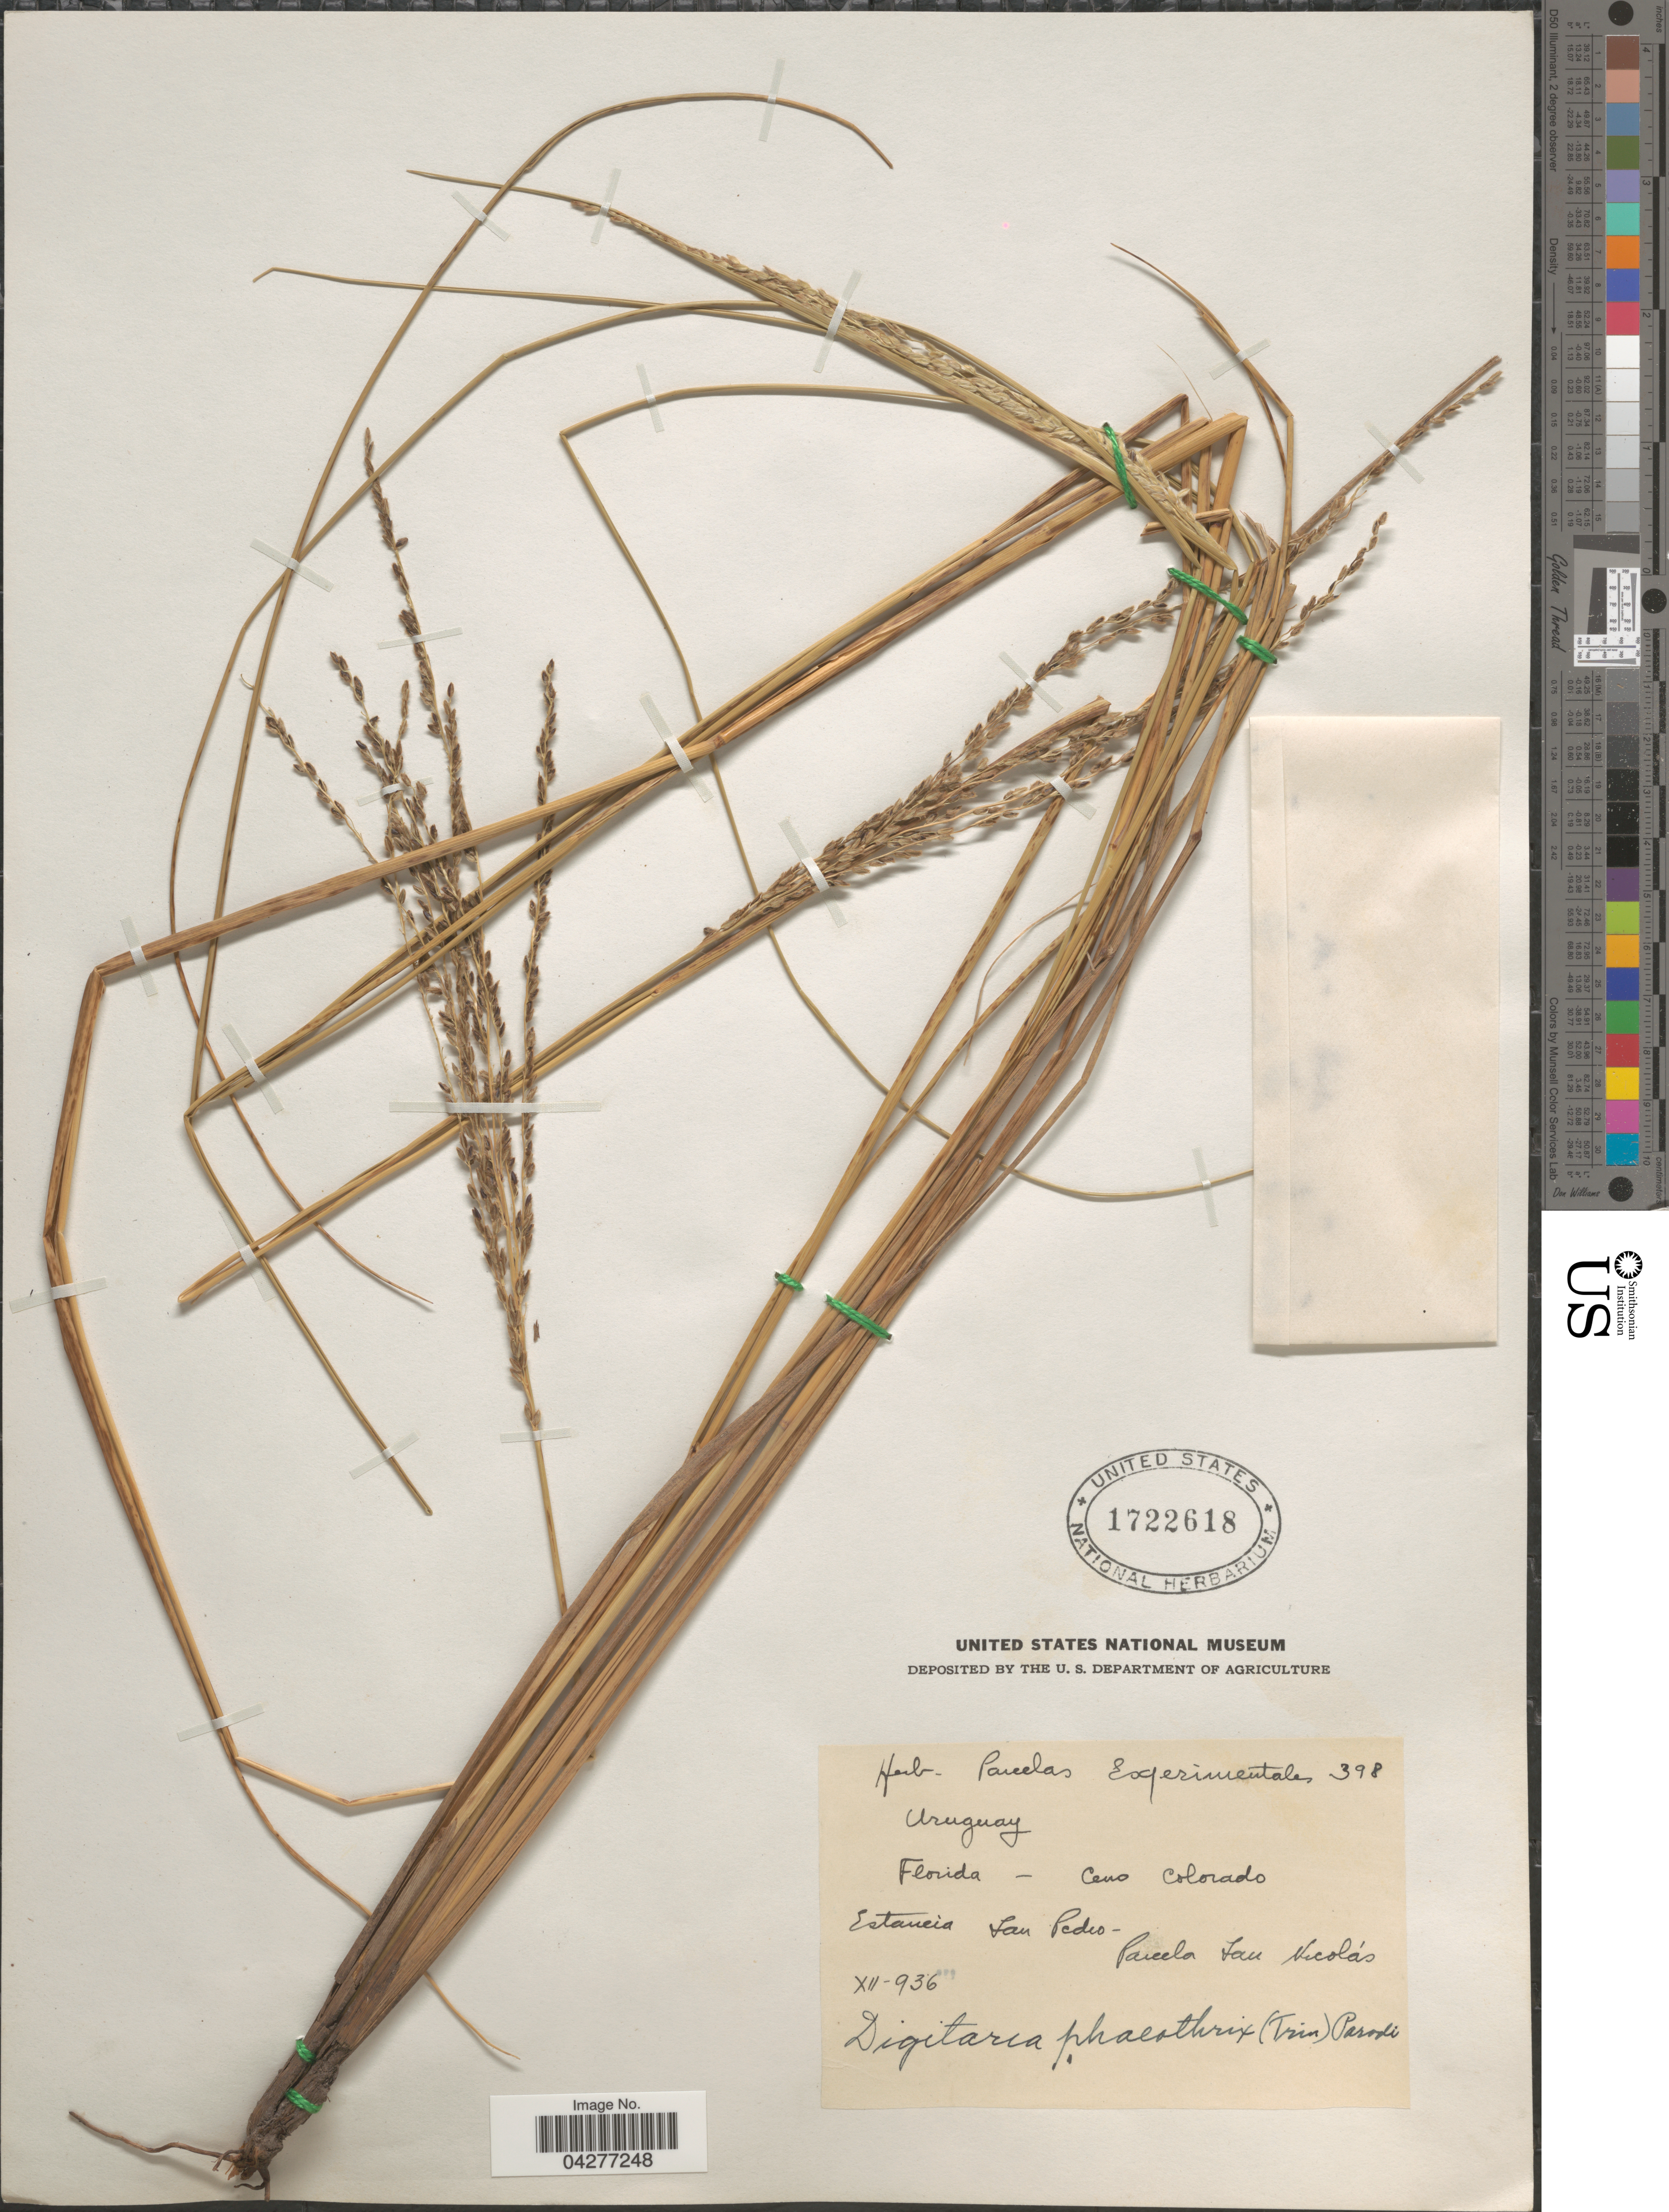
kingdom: Plantae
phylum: Tracheophyta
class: Liliopsida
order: Poales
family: Poaceae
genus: Digitaria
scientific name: Digitaria phaeothrix var. phaeothrix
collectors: ex herb. Parcelas Experimentales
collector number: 398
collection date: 1936-12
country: Uruguay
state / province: Florida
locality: Cerro Colorado. Estancia San Pedro-Parcela San Nicolás.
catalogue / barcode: US 1722618